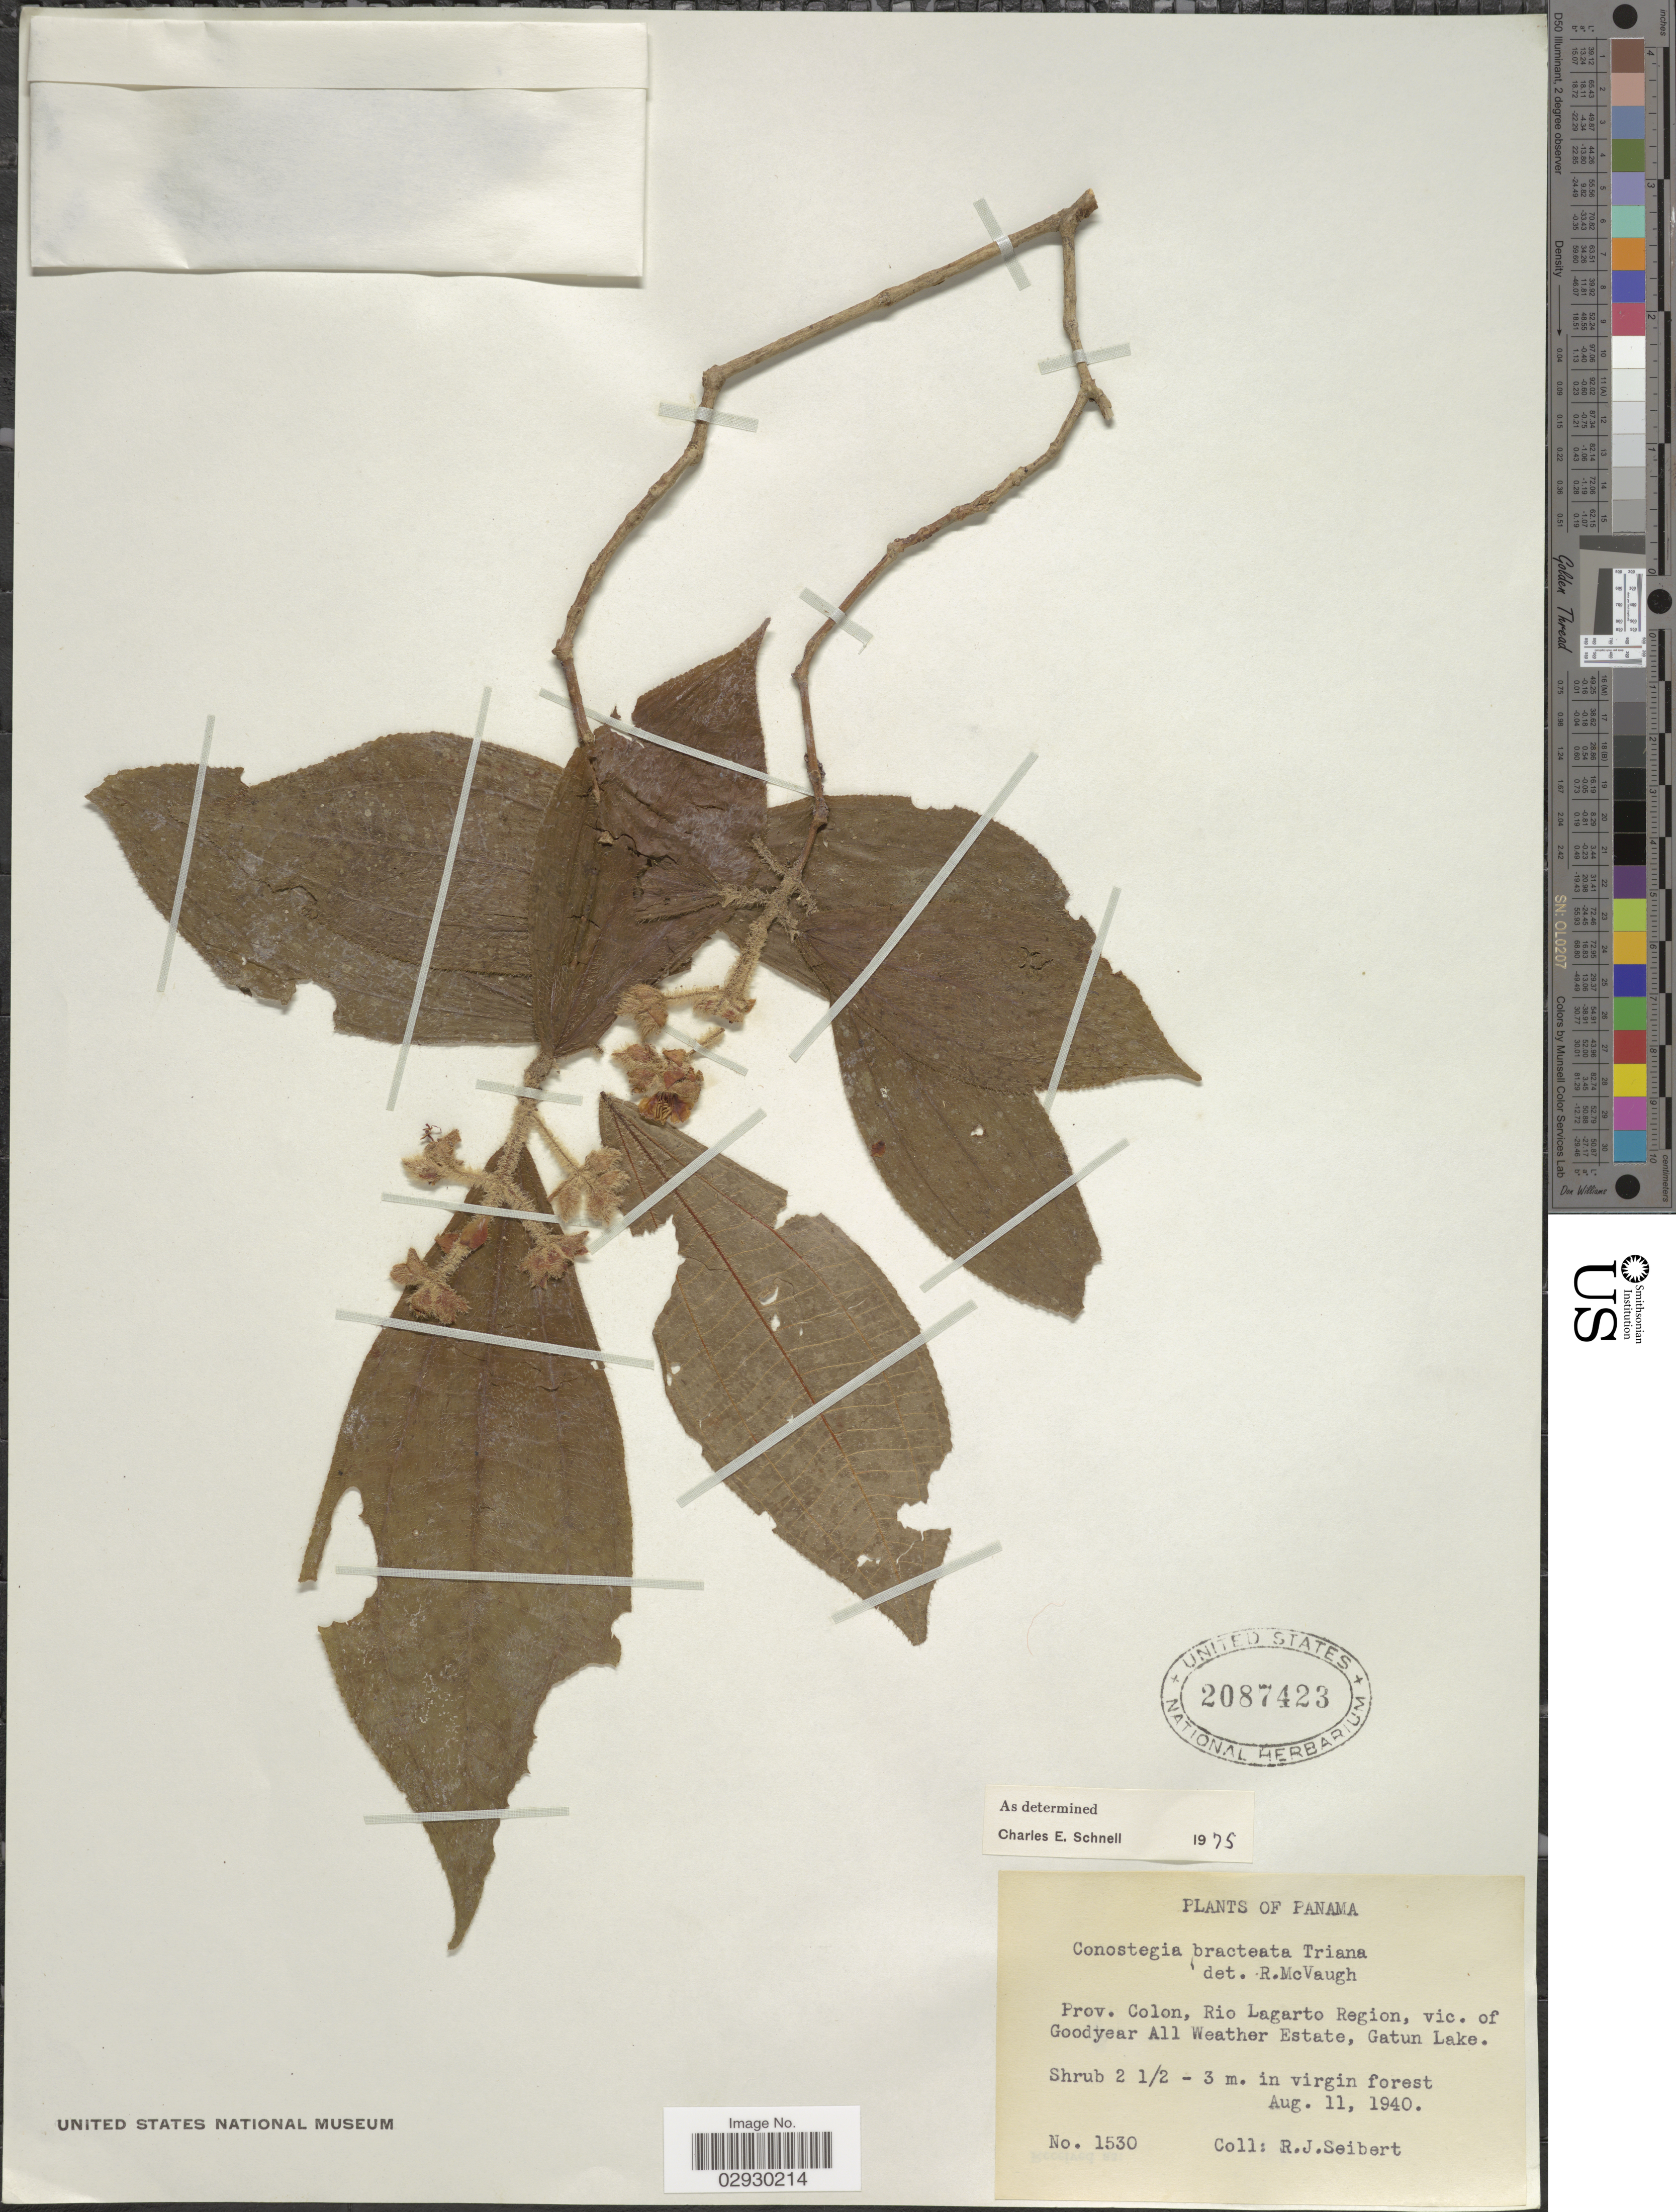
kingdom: Plantae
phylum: Tracheophyta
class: Magnoliopsida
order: Myrtales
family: Melastomataceae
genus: Conostegia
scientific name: Conostegia bracteata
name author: Triana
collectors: R. J. Seibert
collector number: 1530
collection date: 1940-08-11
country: Panama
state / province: Colón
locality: Rio Lagarto Region, vic. of Goodyear All Weather Estate, Gatun Lake.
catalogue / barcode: US 2087423